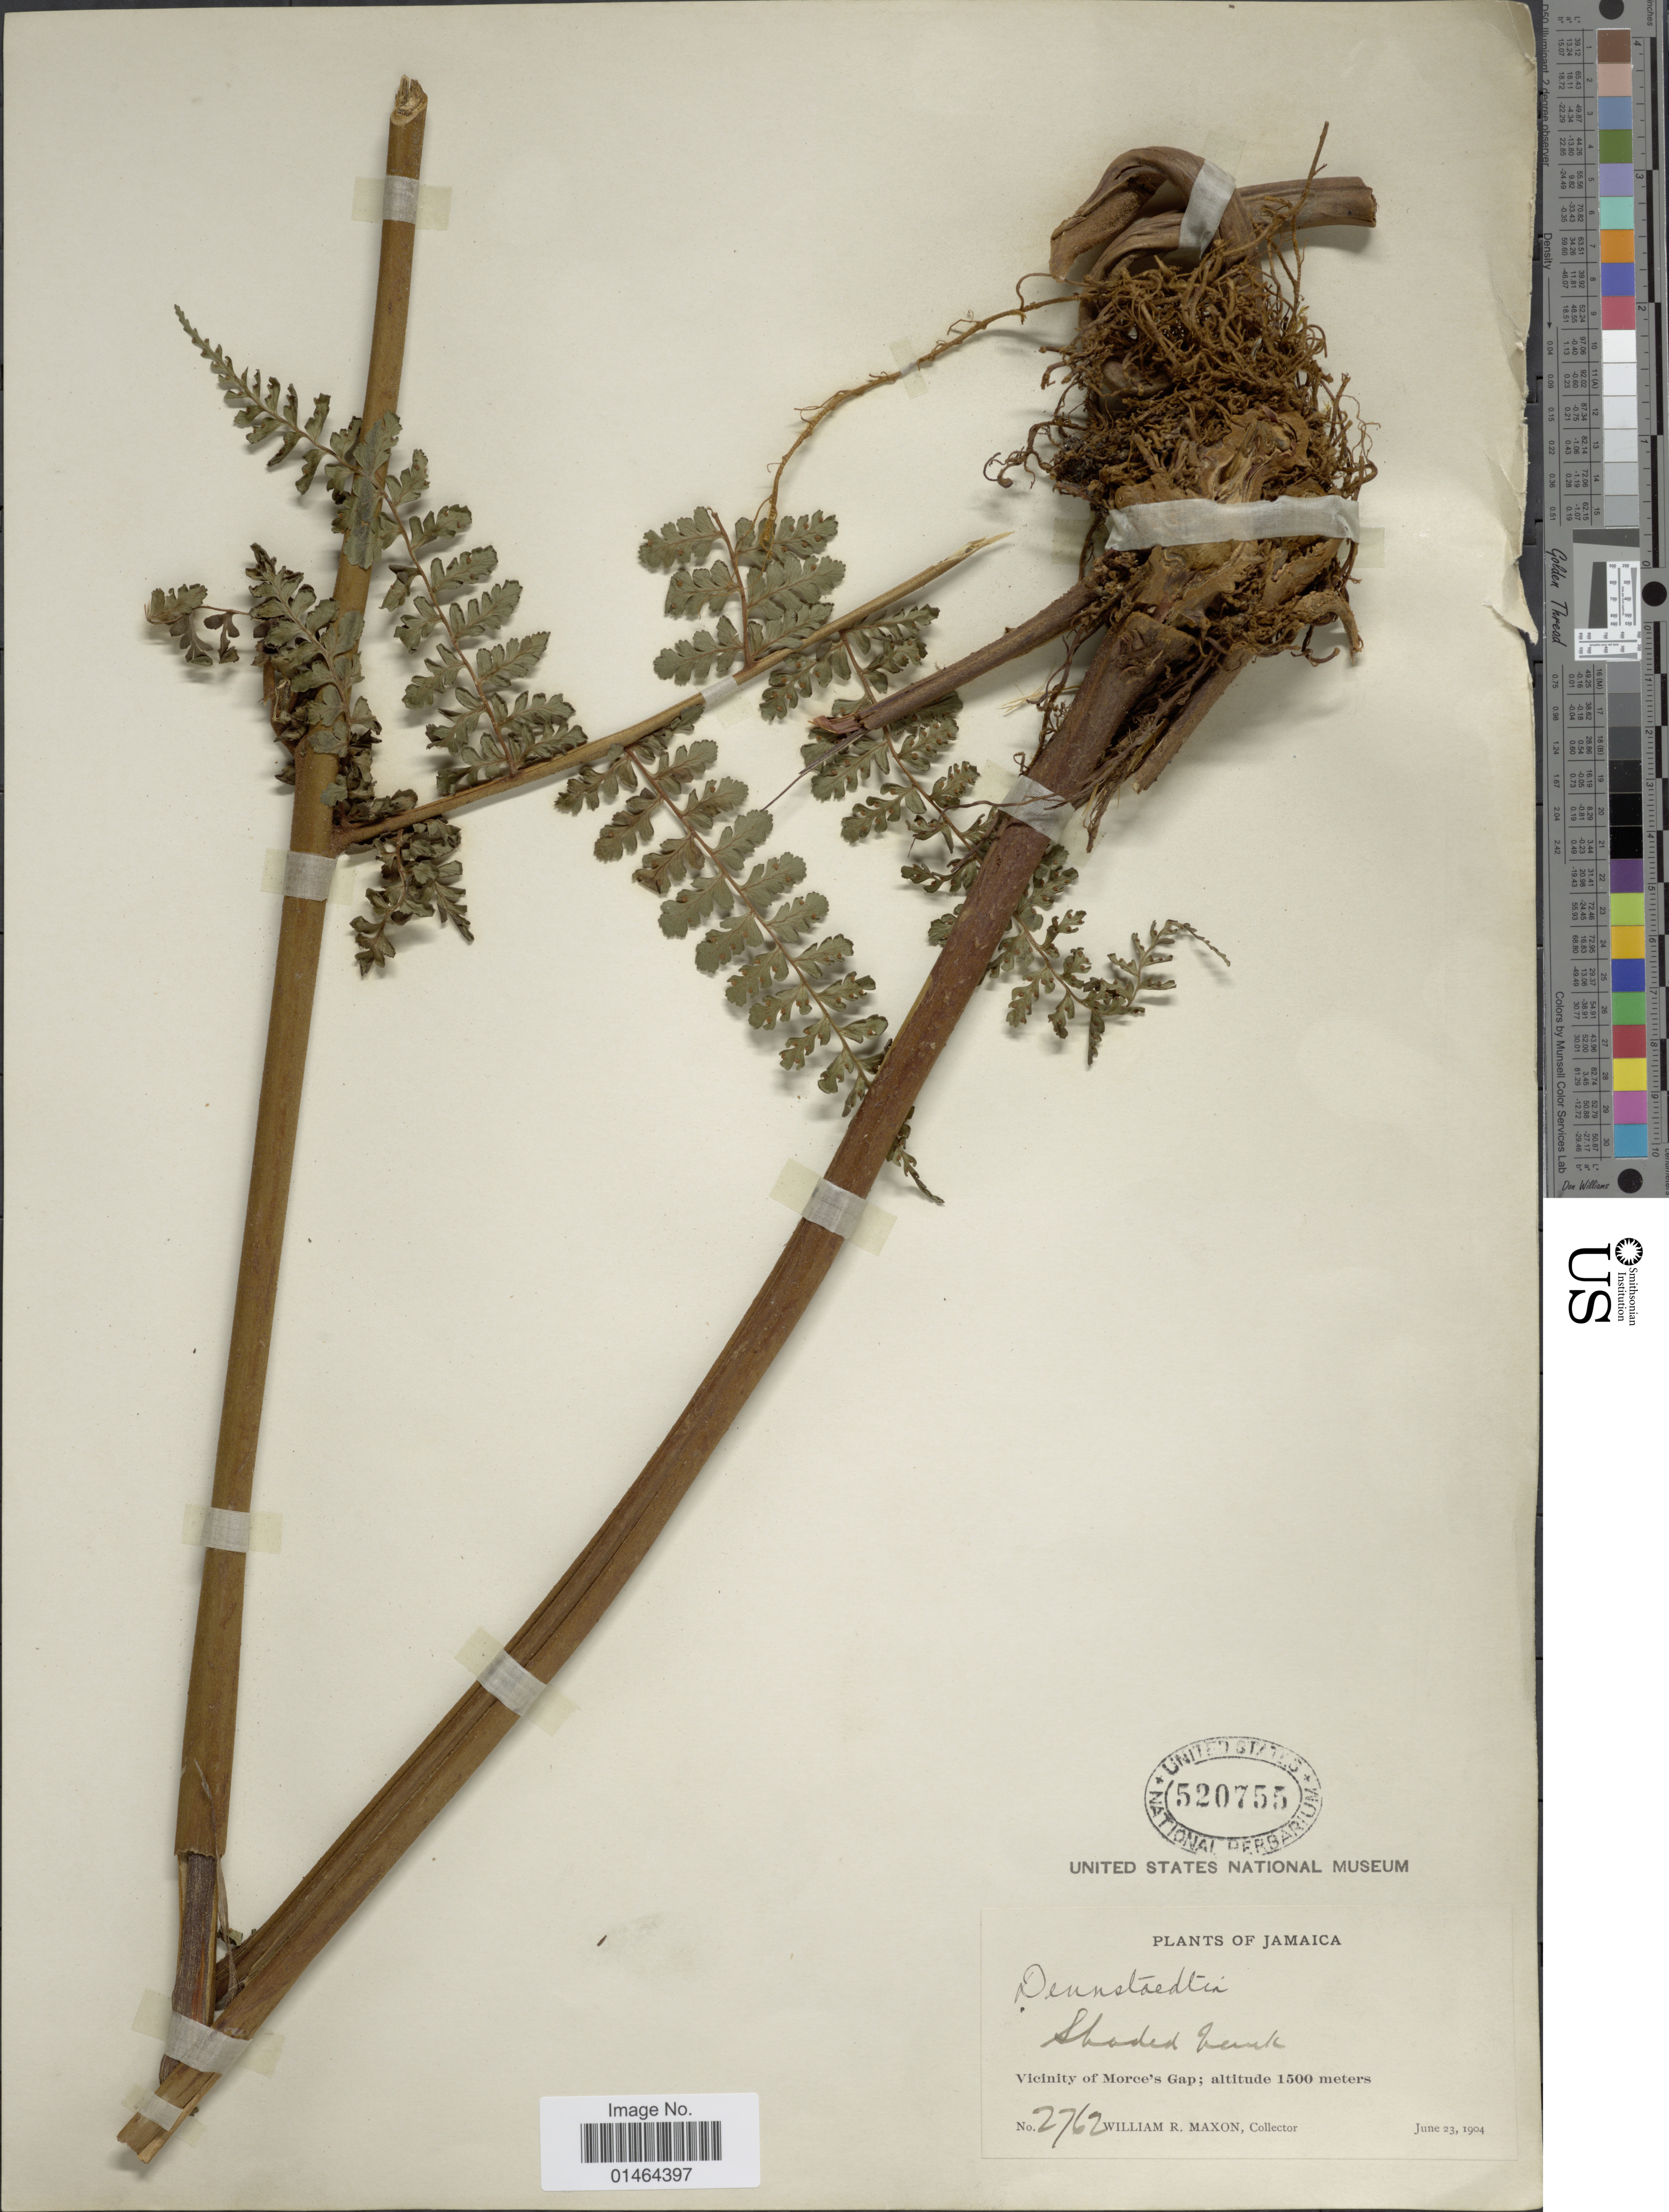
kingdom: Plantae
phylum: Tracheophyta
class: Polypodiopsida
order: Polypodiales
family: Dennstaedtiaceae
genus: Dennstaedtia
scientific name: Dennstaedtia cornuta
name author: (Kaulf.) Mett.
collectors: W. R. Maxon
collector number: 2762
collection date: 1904-06-23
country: Jamaica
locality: Vicinity of Morce's Gap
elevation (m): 1500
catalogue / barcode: US 520755